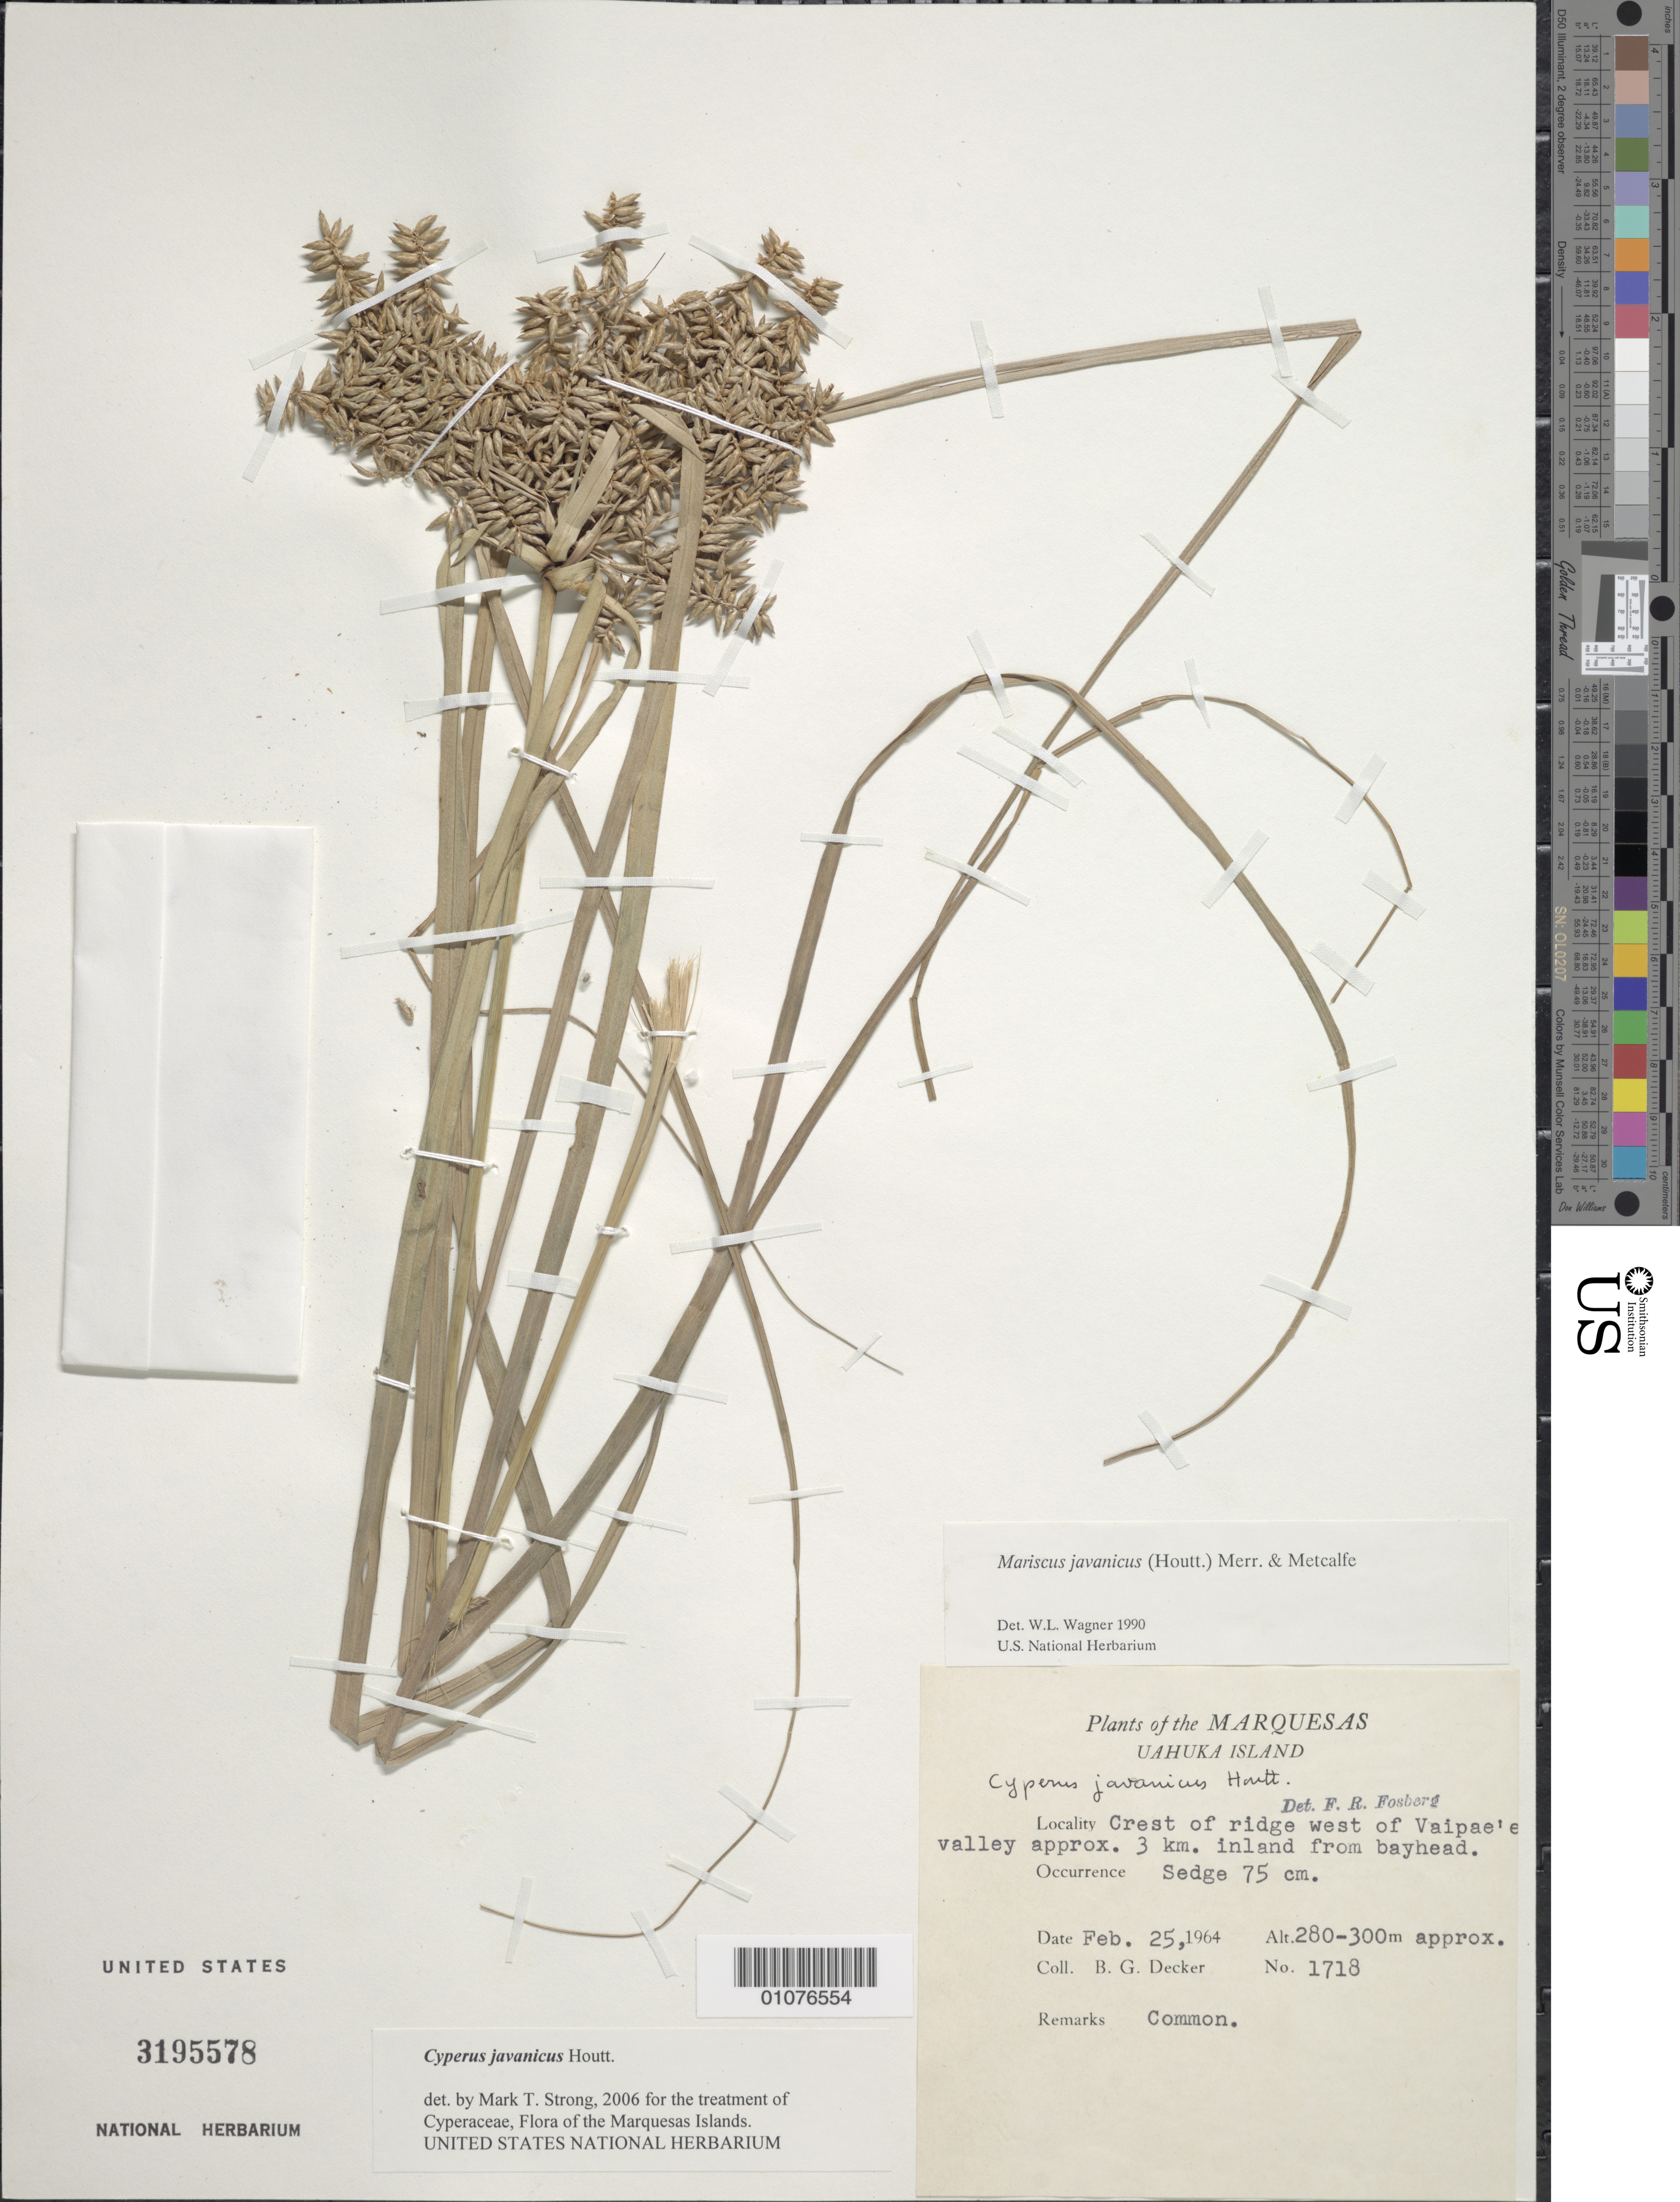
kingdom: Plantae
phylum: Tracheophyta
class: Liliopsida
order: Poales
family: Cyperaceae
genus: Cyperus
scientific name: Cyperus javanicus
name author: Houtt.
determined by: Strong, M. T., (US), Smithsonian Institution - National Museum of Natural History (UNITED STATES)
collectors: B. G. Decker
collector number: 1718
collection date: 1964-02-25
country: French Polynesia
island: Ua Huka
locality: crest of ridge W of Vaipae'e Valley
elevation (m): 280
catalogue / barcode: US 3195578